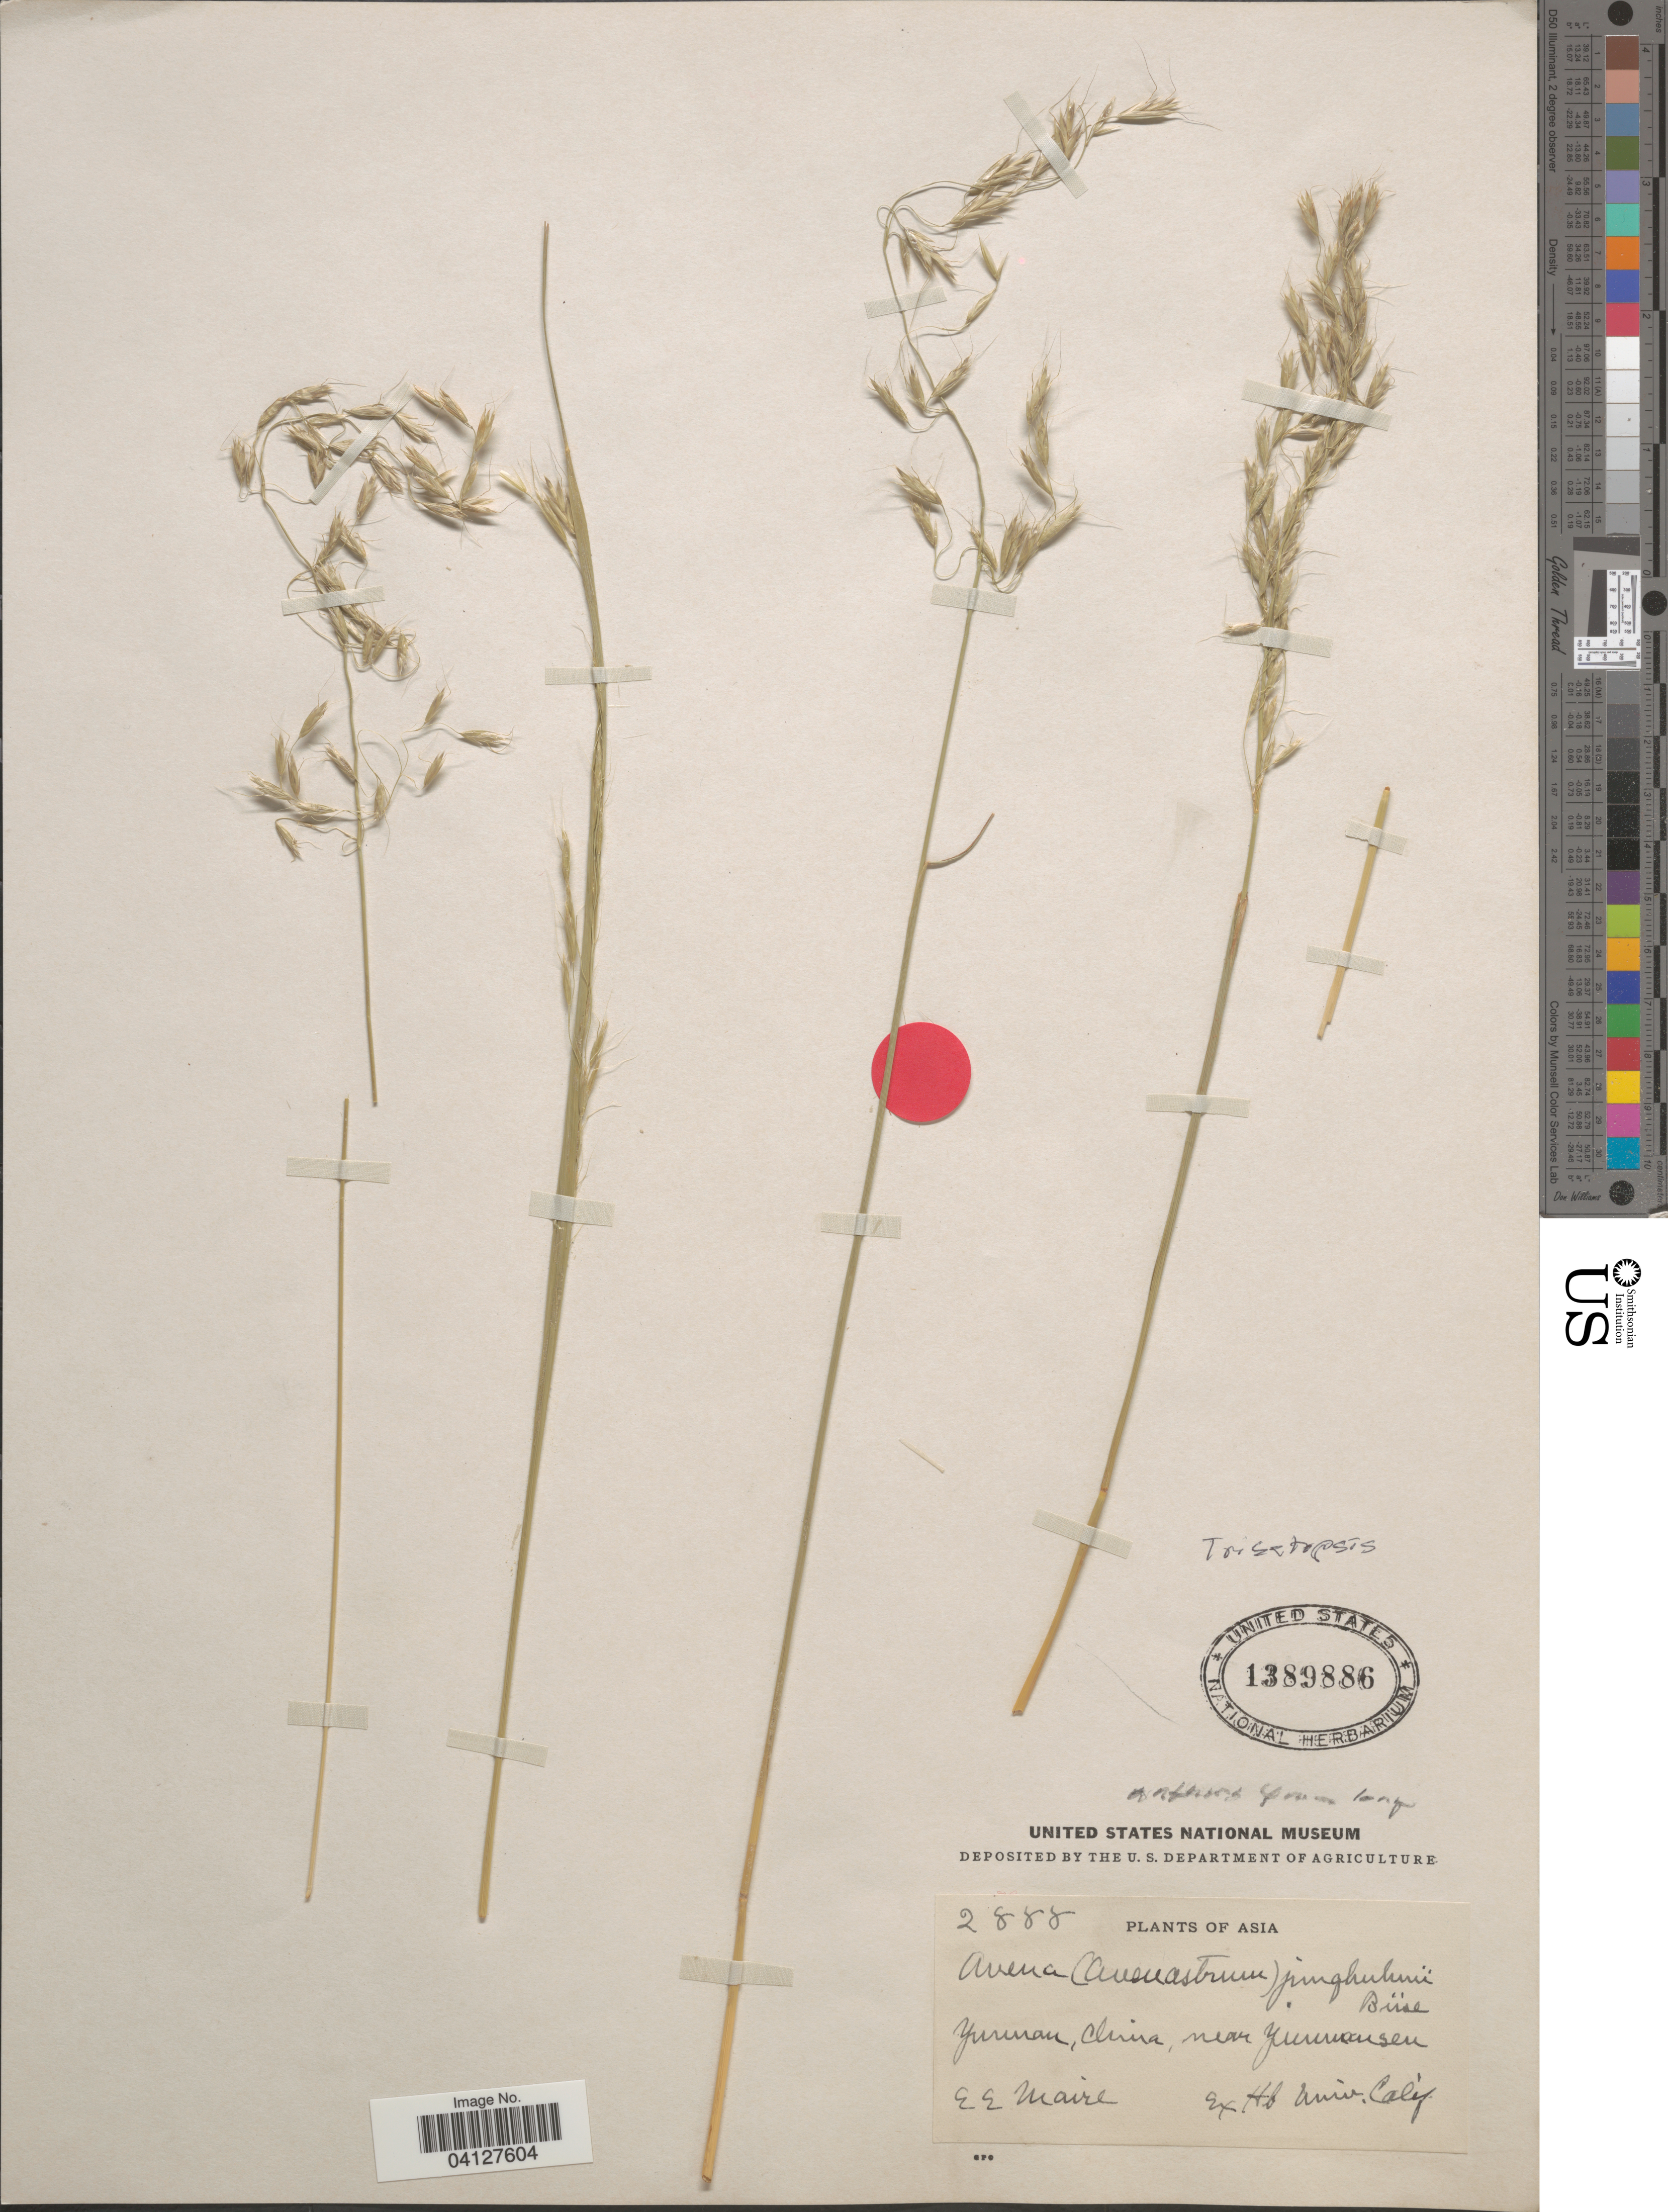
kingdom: Plantae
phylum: Tracheophyta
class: Liliopsida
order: Poales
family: Poaceae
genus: Avena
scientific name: Avena junghuhnii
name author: Büse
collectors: E. E. Maire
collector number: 2888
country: China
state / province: Yunnan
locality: Near Yunnansen.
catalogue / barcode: US 1389886